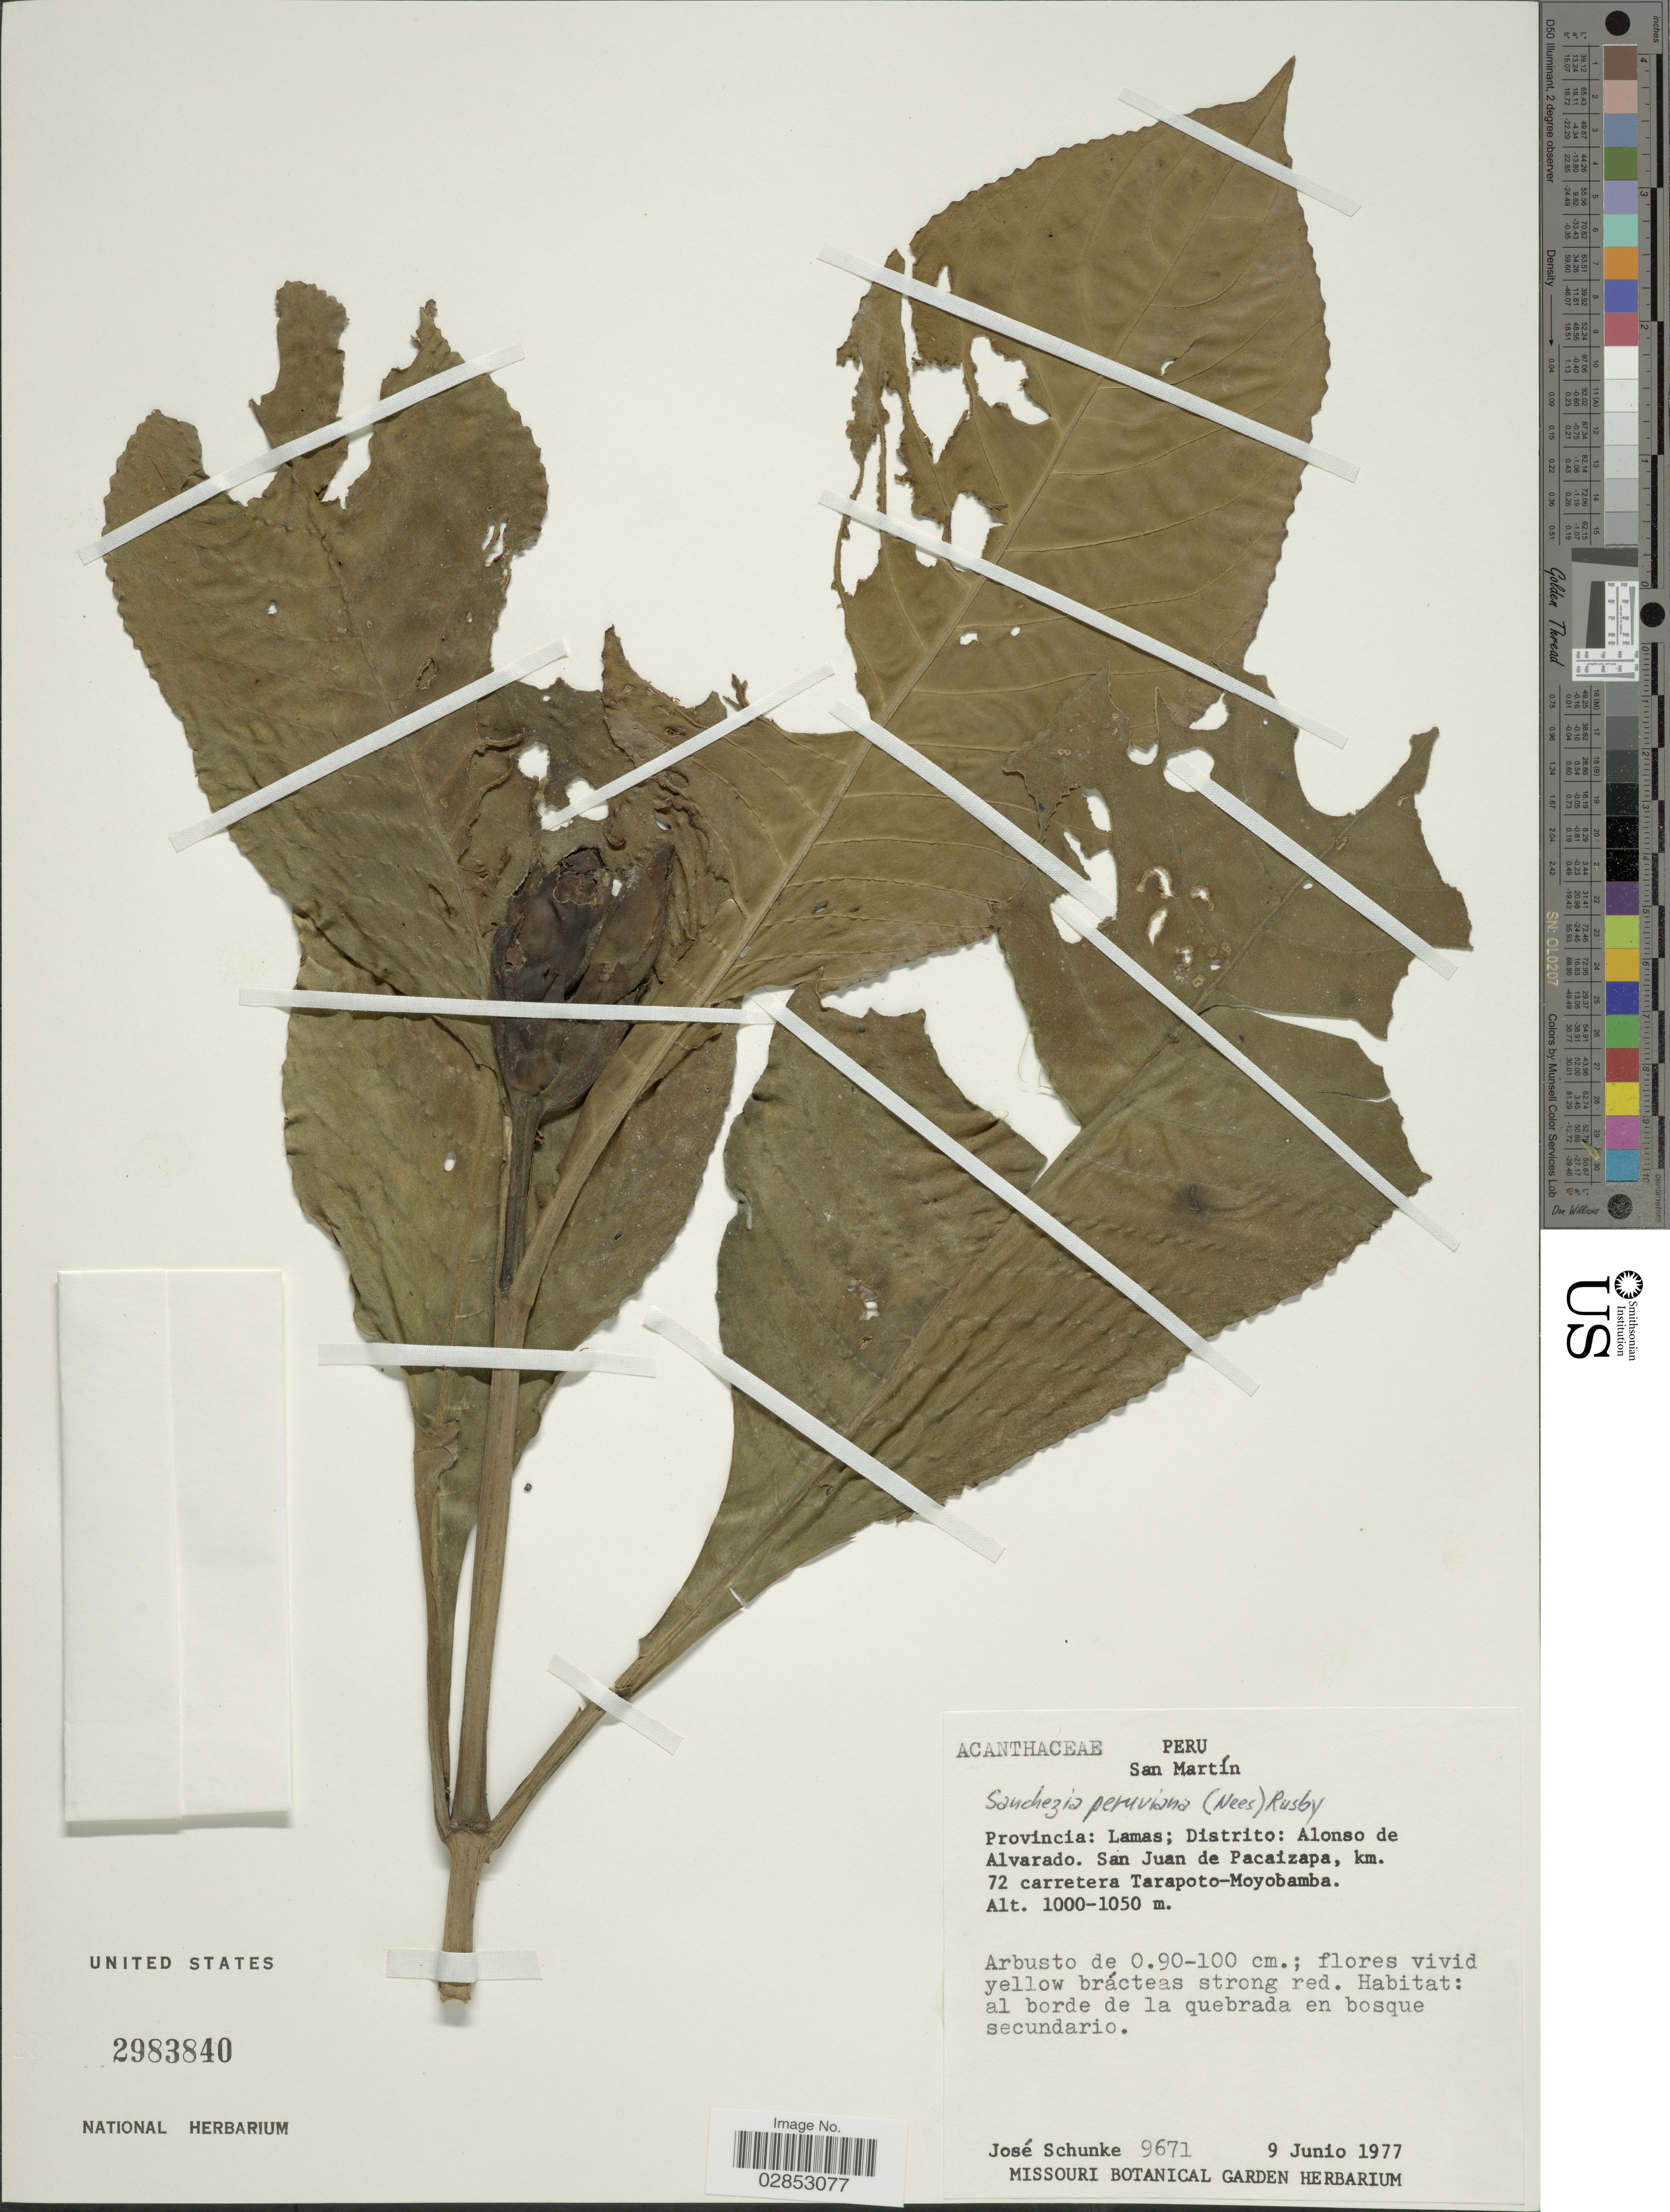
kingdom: Plantae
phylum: Tracheophyta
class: Magnoliopsida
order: Lamiales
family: Acanthaceae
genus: Sanchezia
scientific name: Sanchezia oblonga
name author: Ruiz & Pav.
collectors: J. M. Schunke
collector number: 9671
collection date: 1977-06-09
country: Peru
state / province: San Martín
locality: Provincia: Lamas; Distrito: Alonso de Alvarado. San Juan de Pacaizapa, km 72 carretera Tarapoto-Moyobamba.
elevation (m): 1000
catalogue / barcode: US 2983840